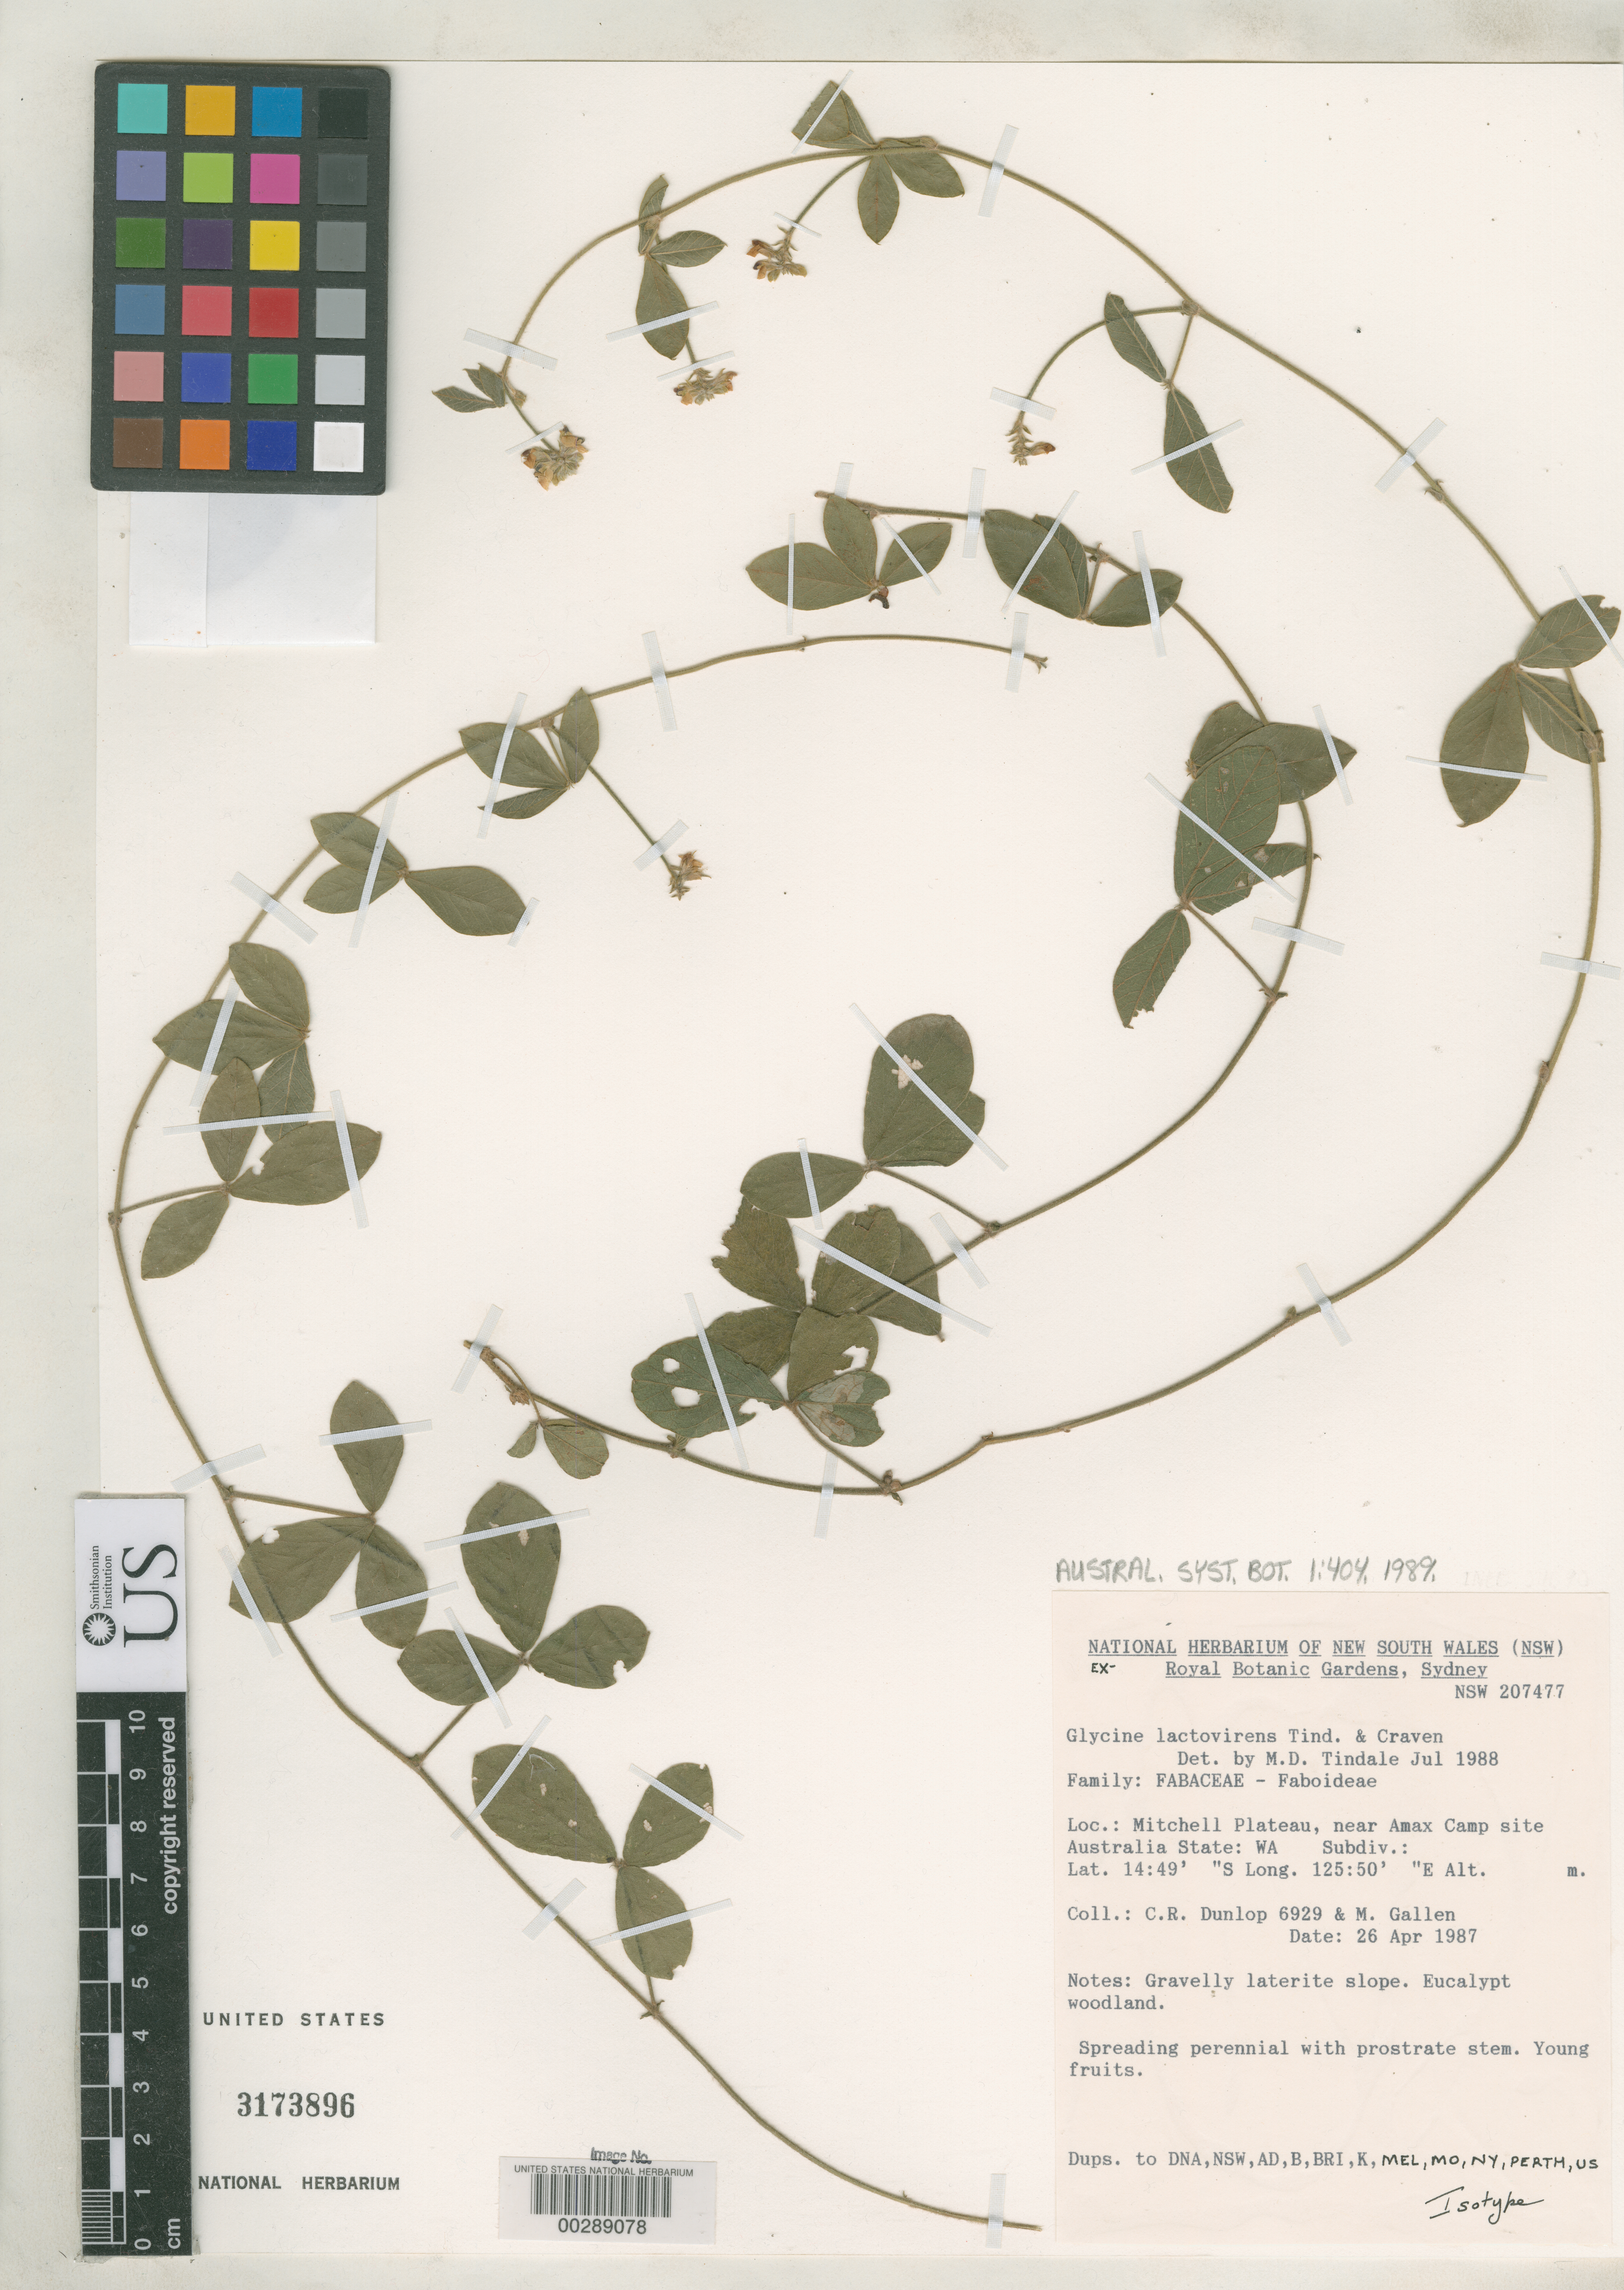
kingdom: Plantae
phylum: Tracheophyta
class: Magnoliopsida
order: Fabales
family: Fabaceae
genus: Glycine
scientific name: Glycine lactovirens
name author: Tindale & Craven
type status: Isotype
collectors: C. Dunlop & M. Gallen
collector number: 6929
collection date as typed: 26 Mar 1987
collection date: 1987-03-26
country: Australia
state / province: Western Australia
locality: Mitchell plateau, near Amax camp site.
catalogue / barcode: US 3173896